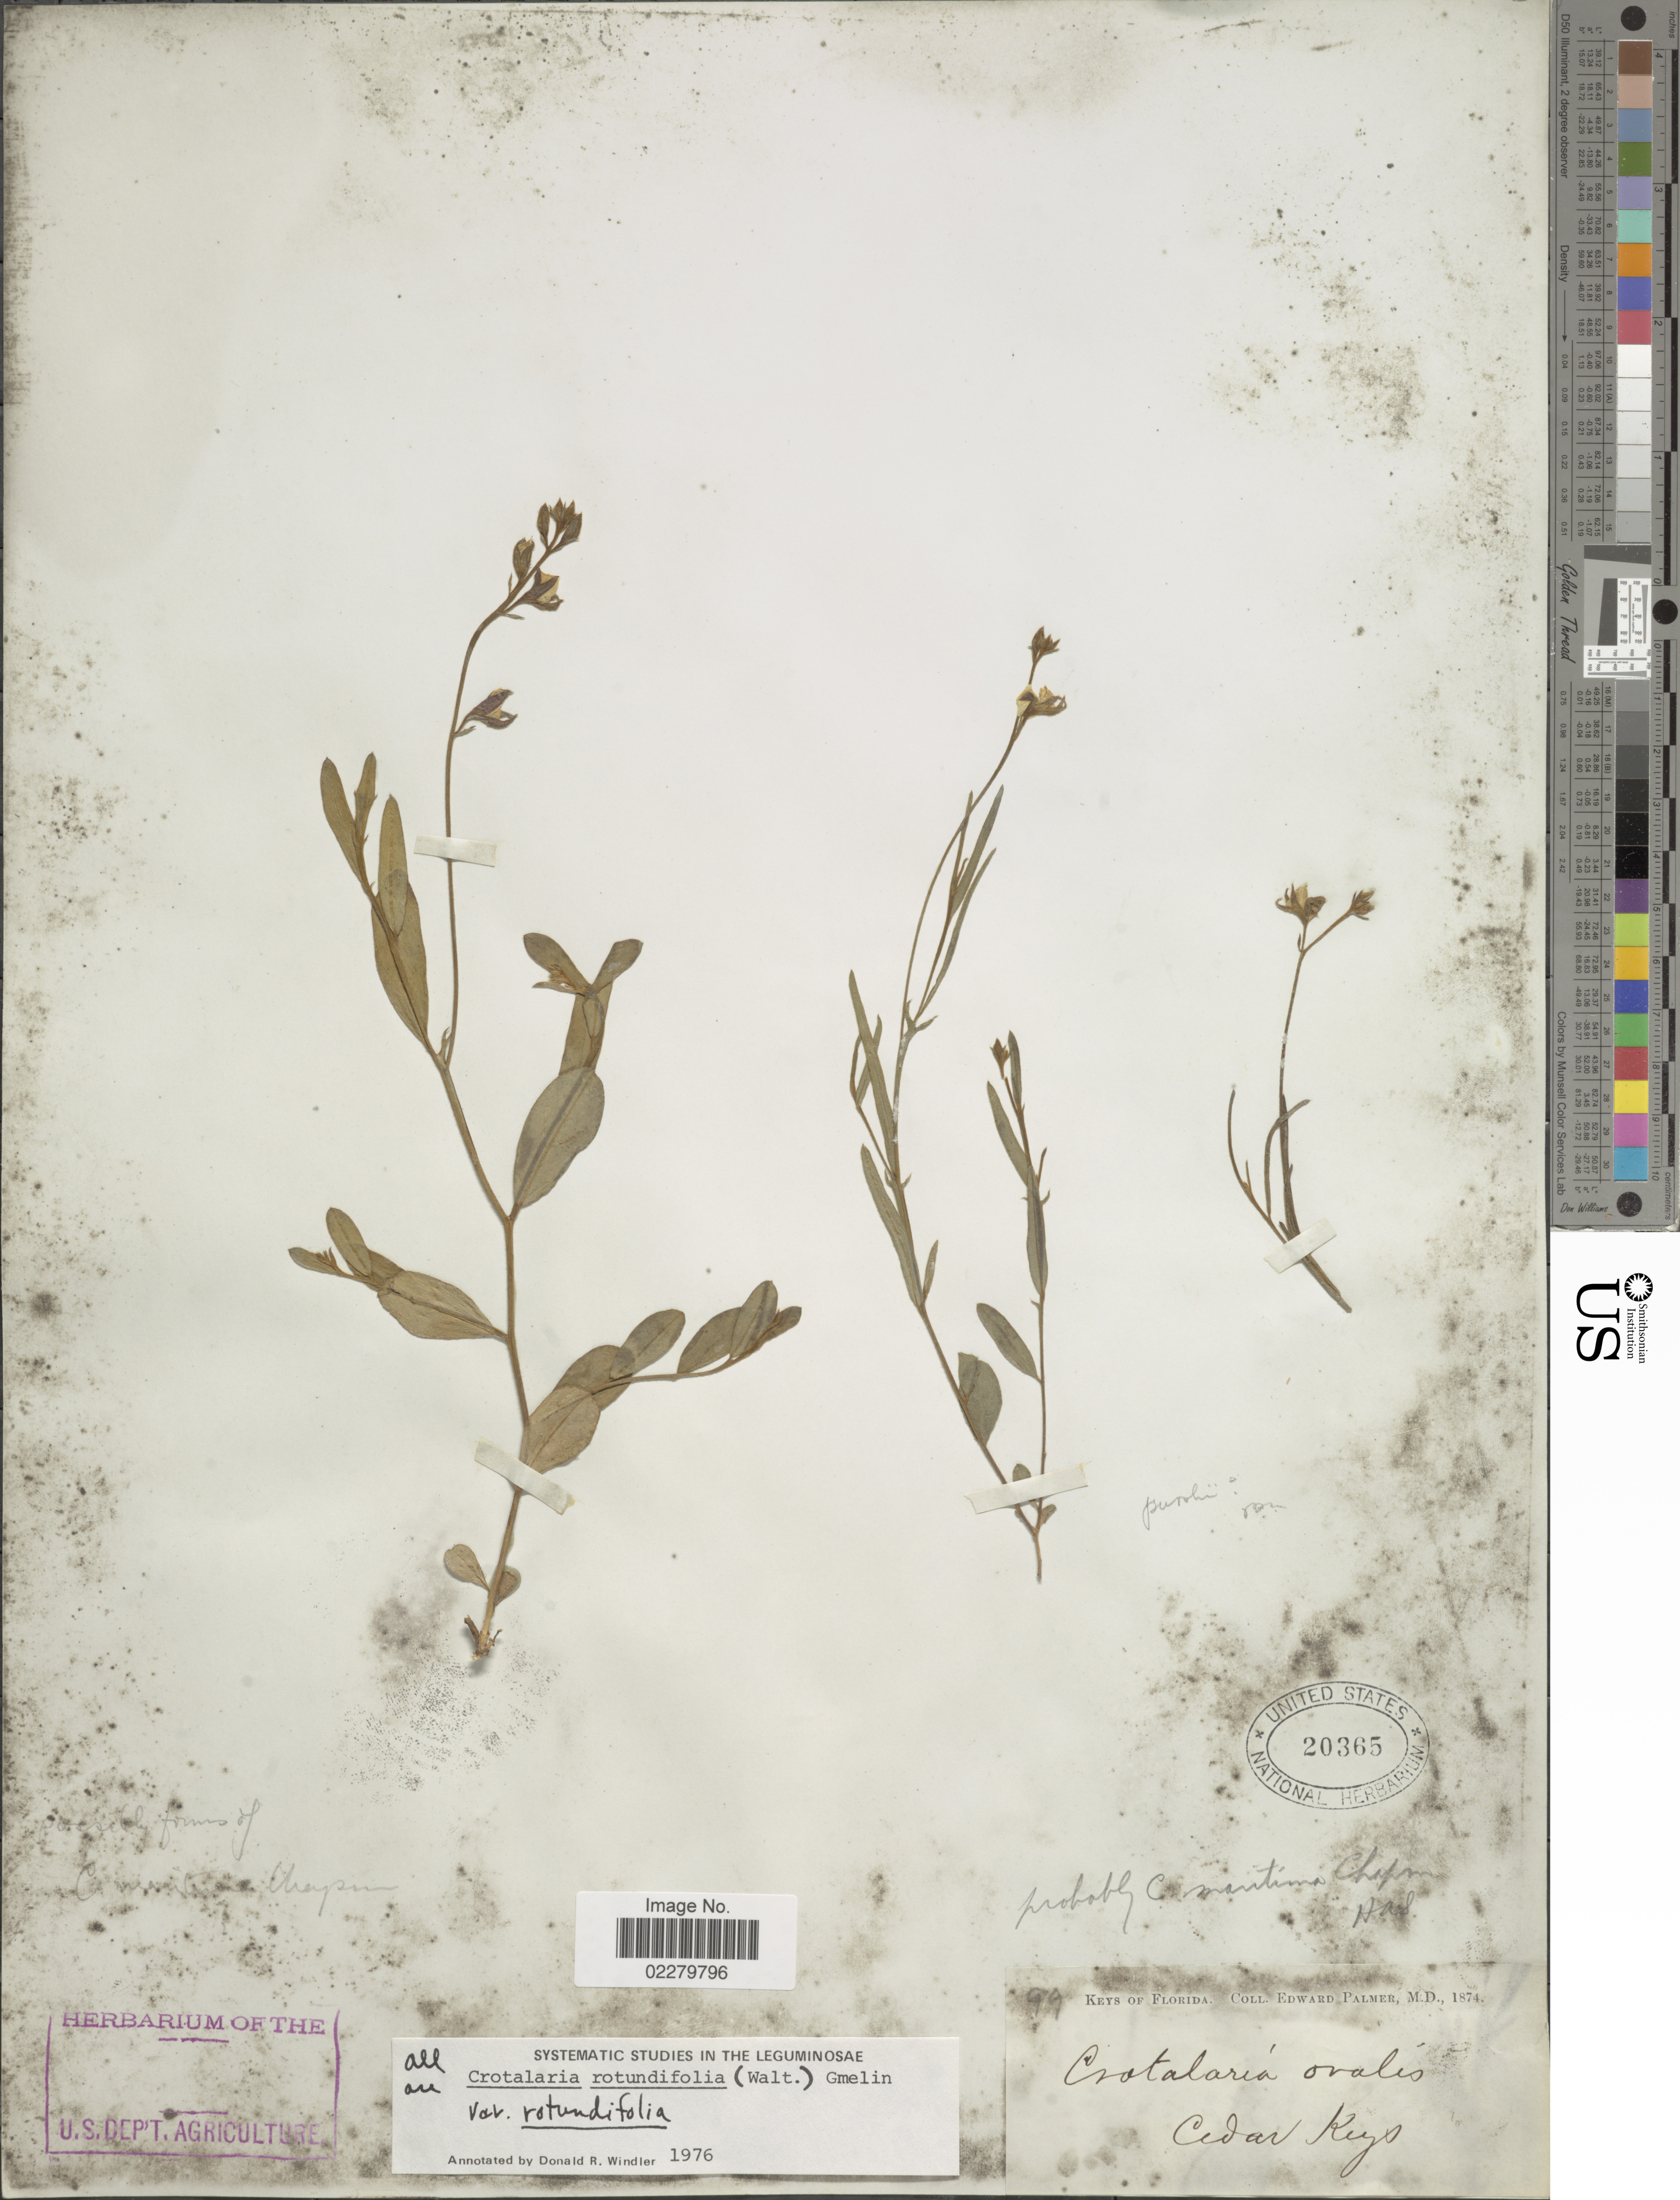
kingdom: Plantae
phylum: Tracheophyta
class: Magnoliopsida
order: Fabales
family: Fabaceae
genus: Crotalaria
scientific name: Crotalaria rotundifolia var. rotundifolia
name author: (Walter) J.F. Gmel.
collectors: E. Palmer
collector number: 99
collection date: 1874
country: United States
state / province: Florida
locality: Cedar Keys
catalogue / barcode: US 20365